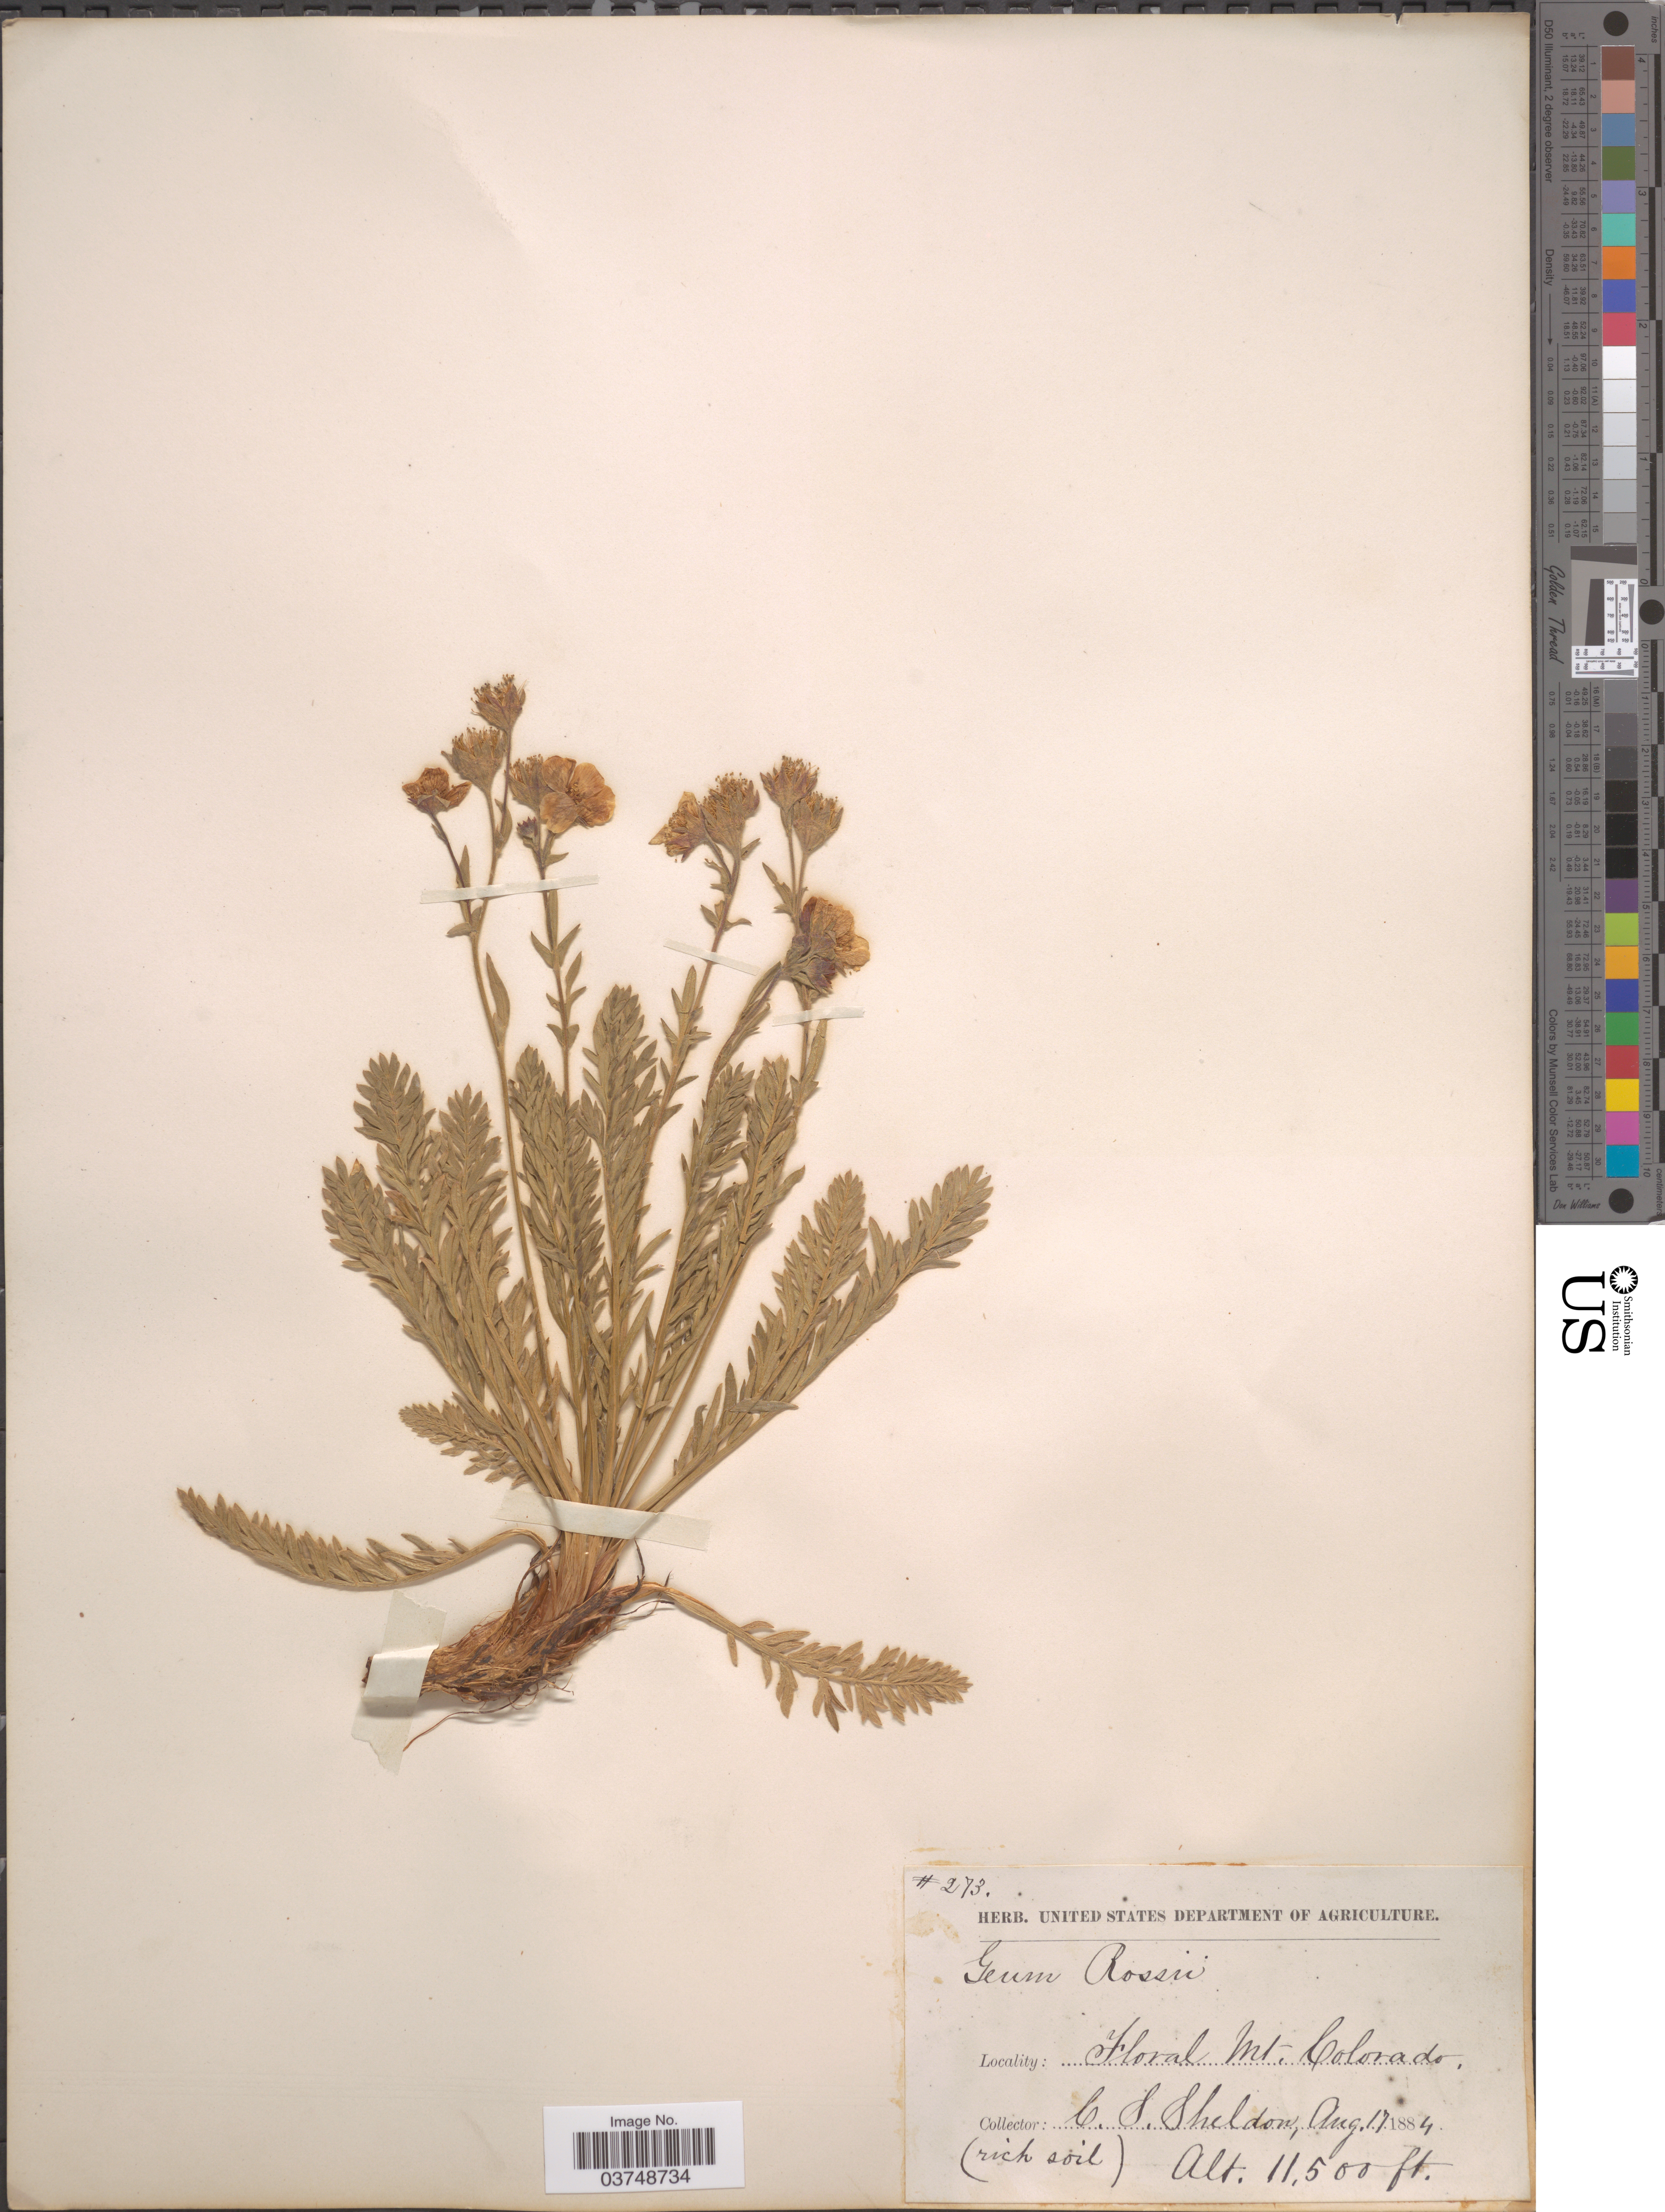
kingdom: Plantae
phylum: Tracheophyta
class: Magnoliopsida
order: Rosales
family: Rosaceae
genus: Geum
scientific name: Geum rossii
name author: (R. Br.) Ser.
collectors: C. S. Sheldon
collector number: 273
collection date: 1884-08-17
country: United States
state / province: Colorado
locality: Floral Mt.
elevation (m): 3505